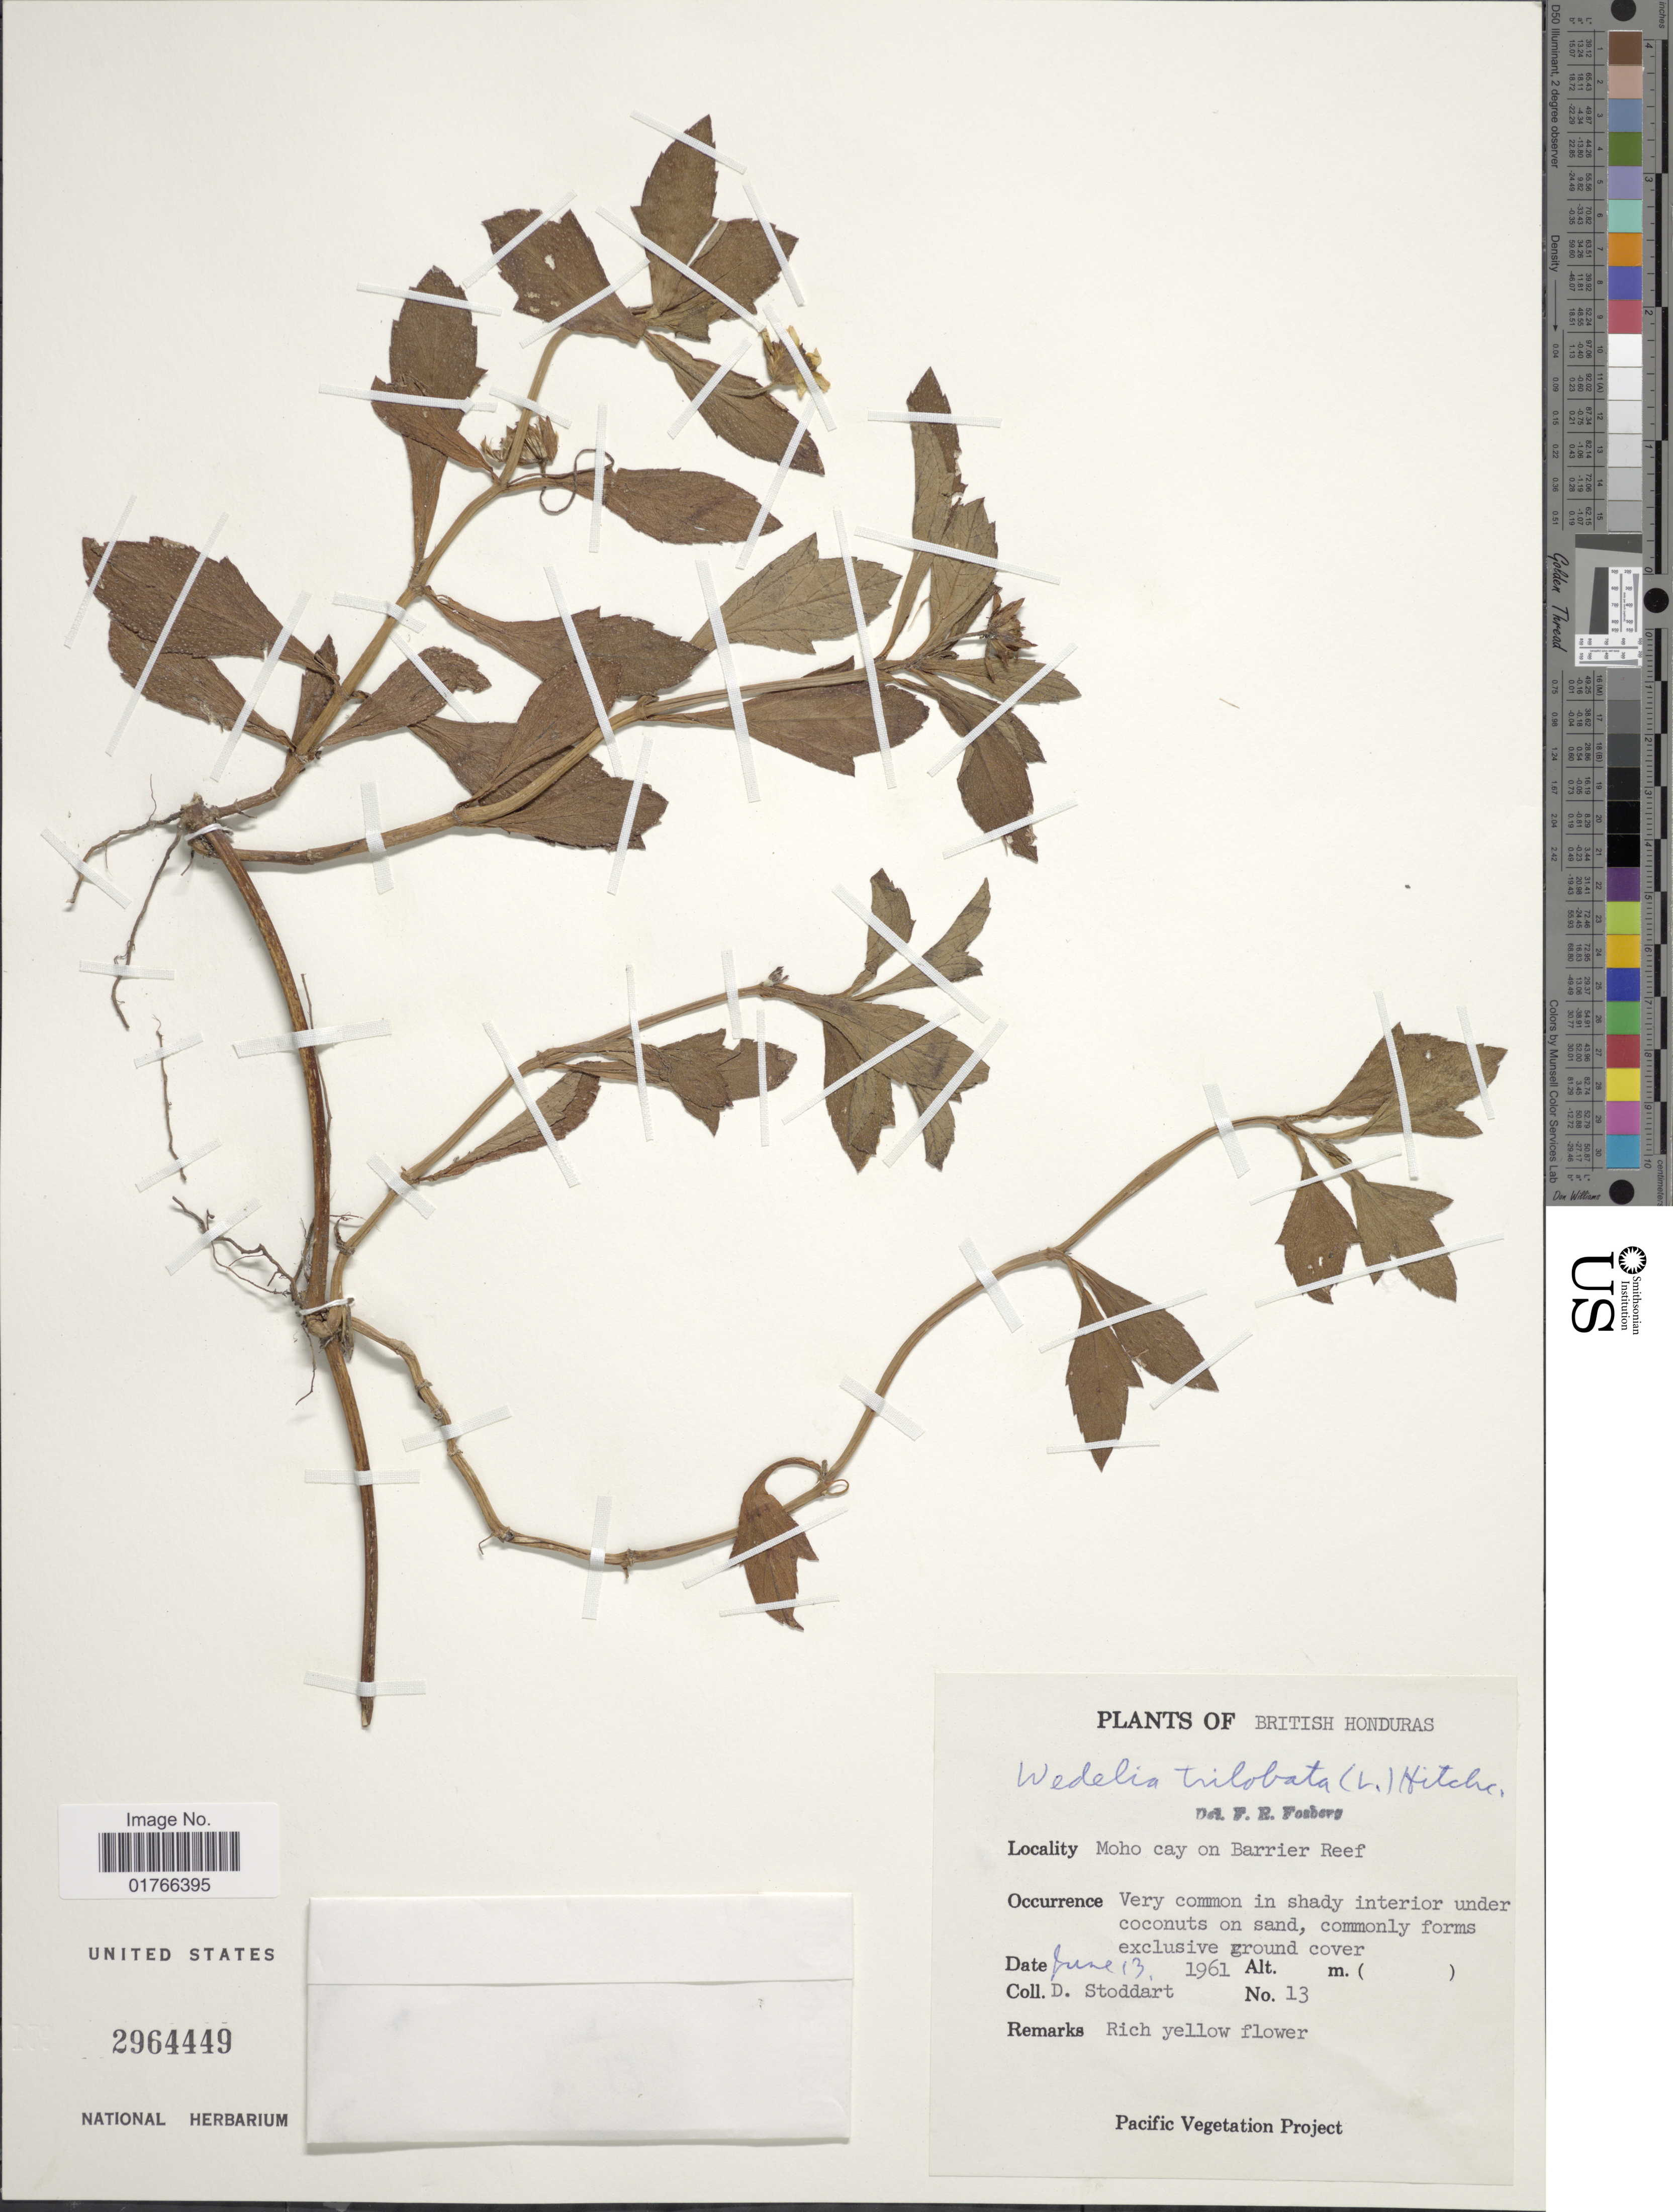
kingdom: Plantae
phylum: Tracheophyta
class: Magnoliopsida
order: Asterales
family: Asteraceae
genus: Sphagneticola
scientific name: Sphagneticola trilobata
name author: (L.) Pruski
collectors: D. Stoddart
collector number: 13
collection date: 1961-06-13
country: Belize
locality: British Honduras, Moho Cay on Barrier Reef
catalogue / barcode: US 2964449